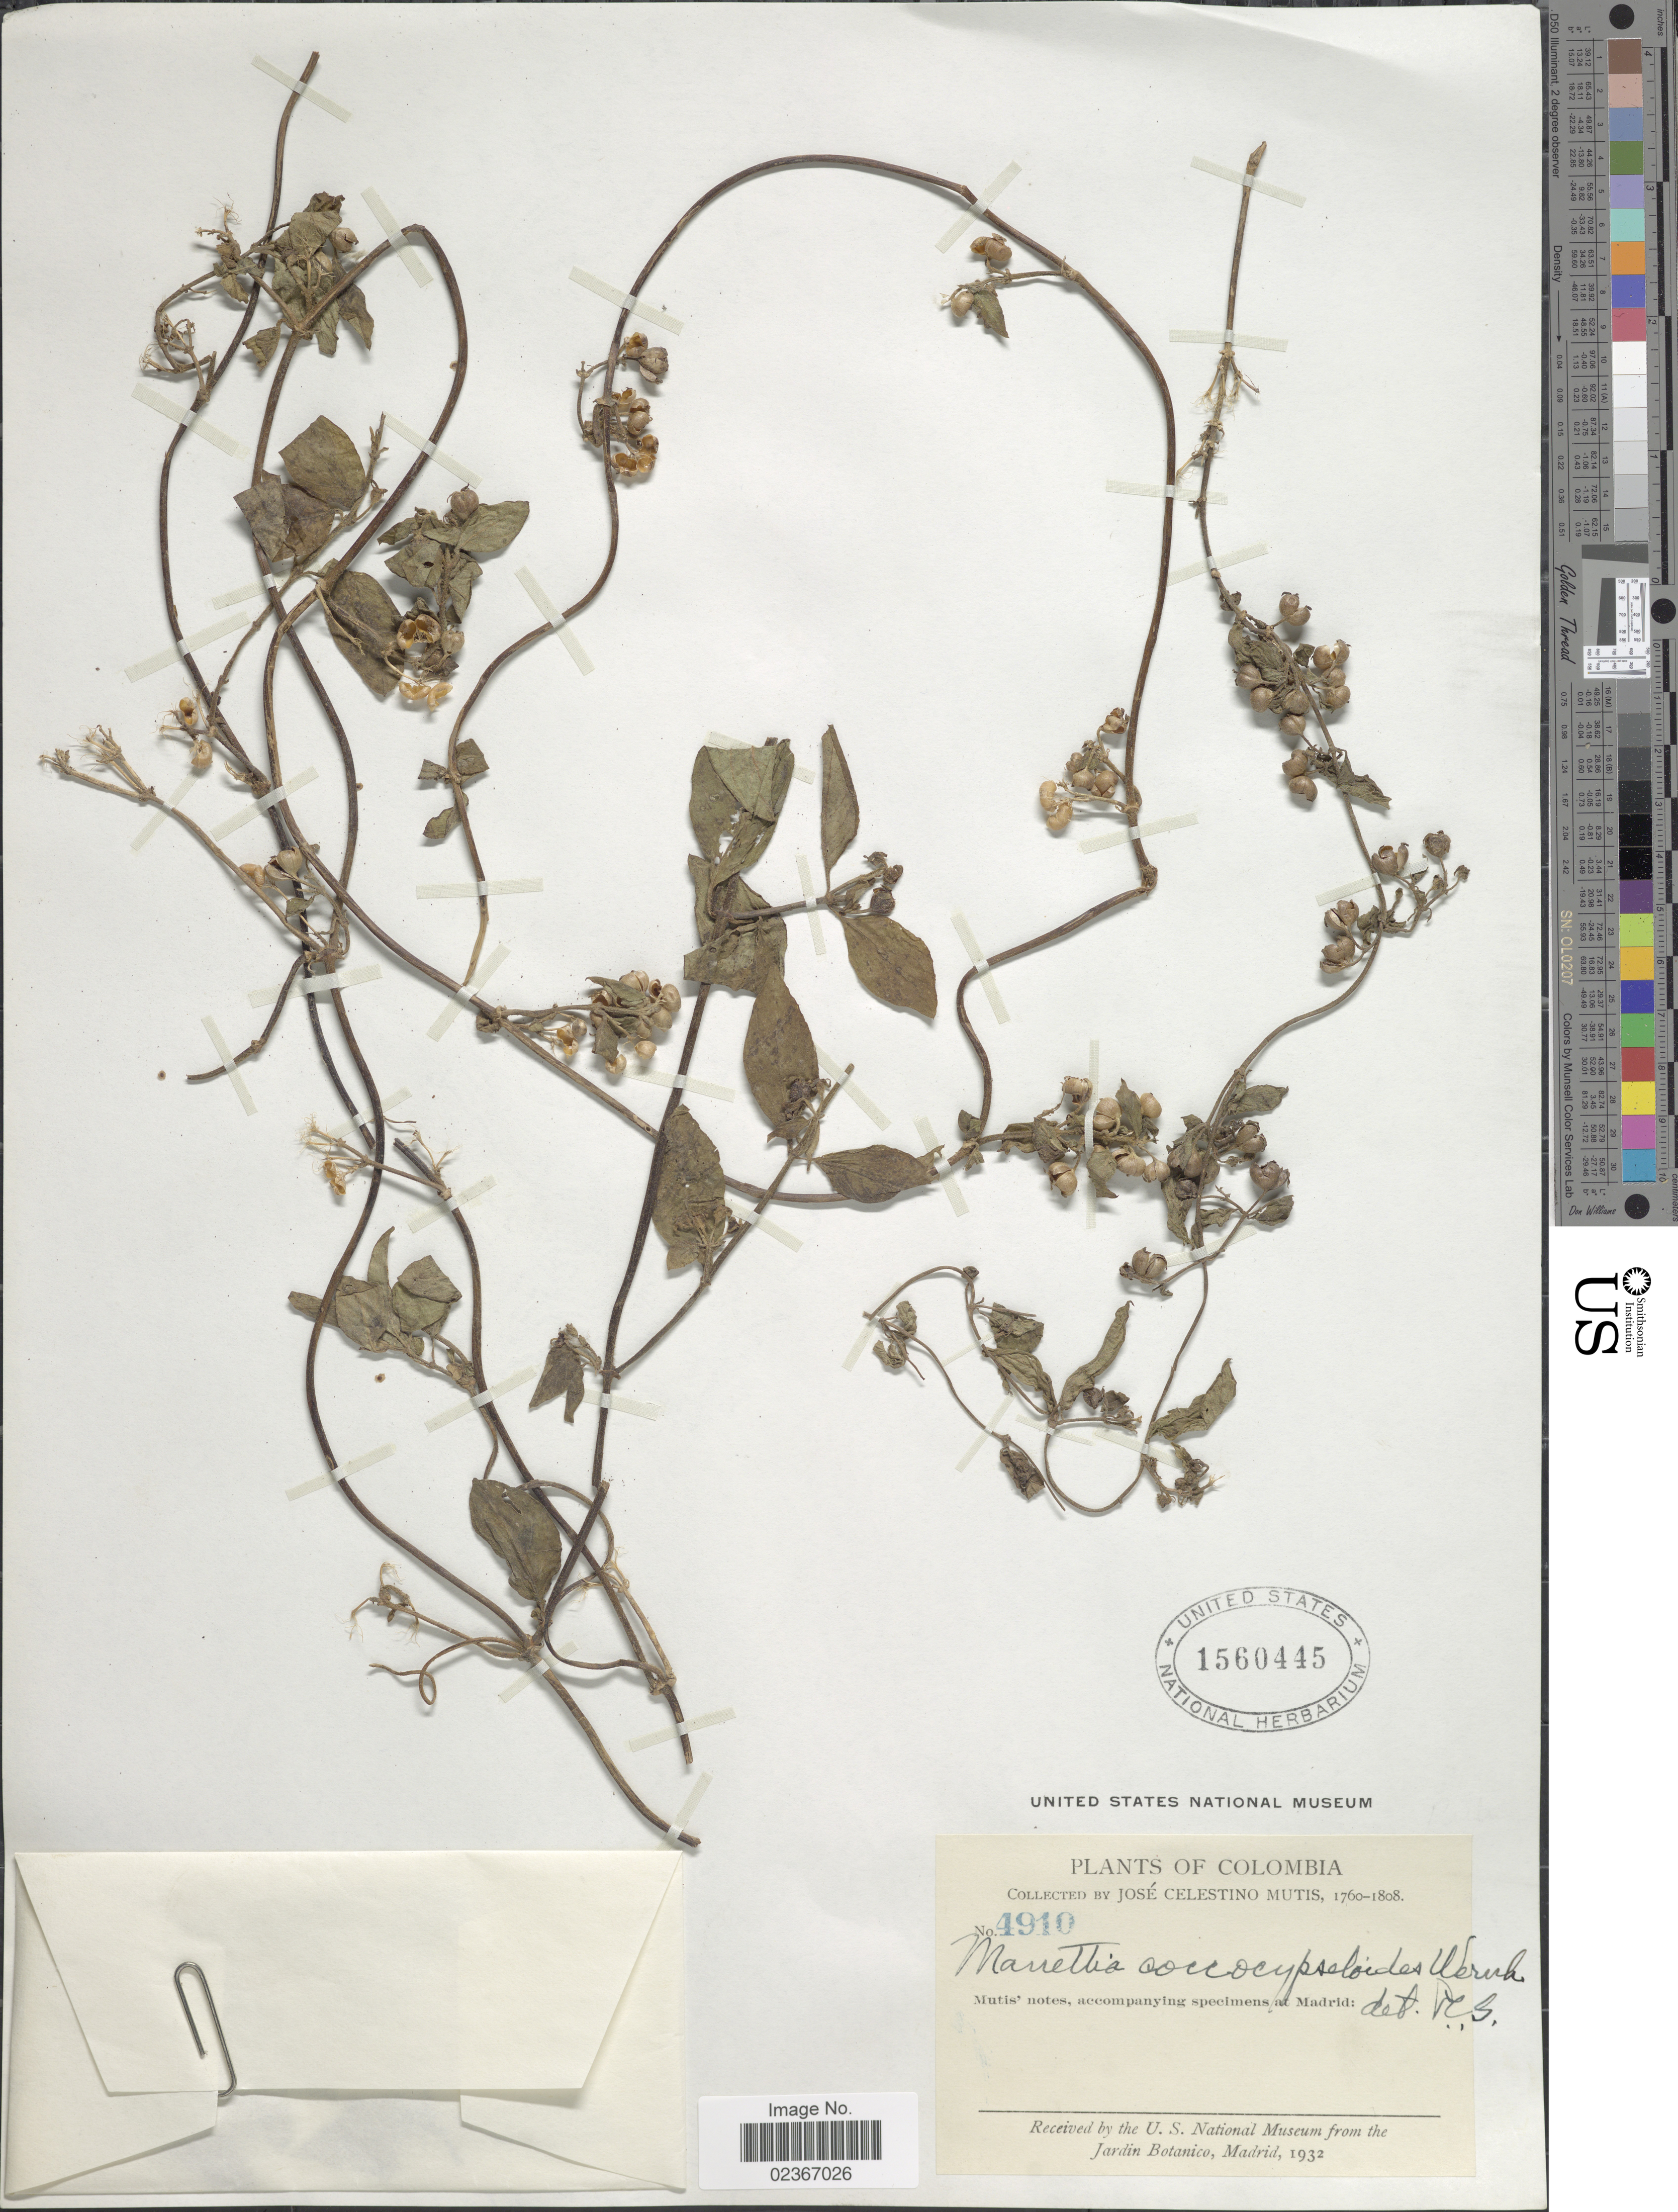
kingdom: Plantae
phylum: Tracheophyta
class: Magnoliopsida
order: Gentianales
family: Rubiaceae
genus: Manettia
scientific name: Manettia coccocypseloides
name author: Wernham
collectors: J. C. B. Mutis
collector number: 4910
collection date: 1760/1808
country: Colombia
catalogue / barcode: US 1560445